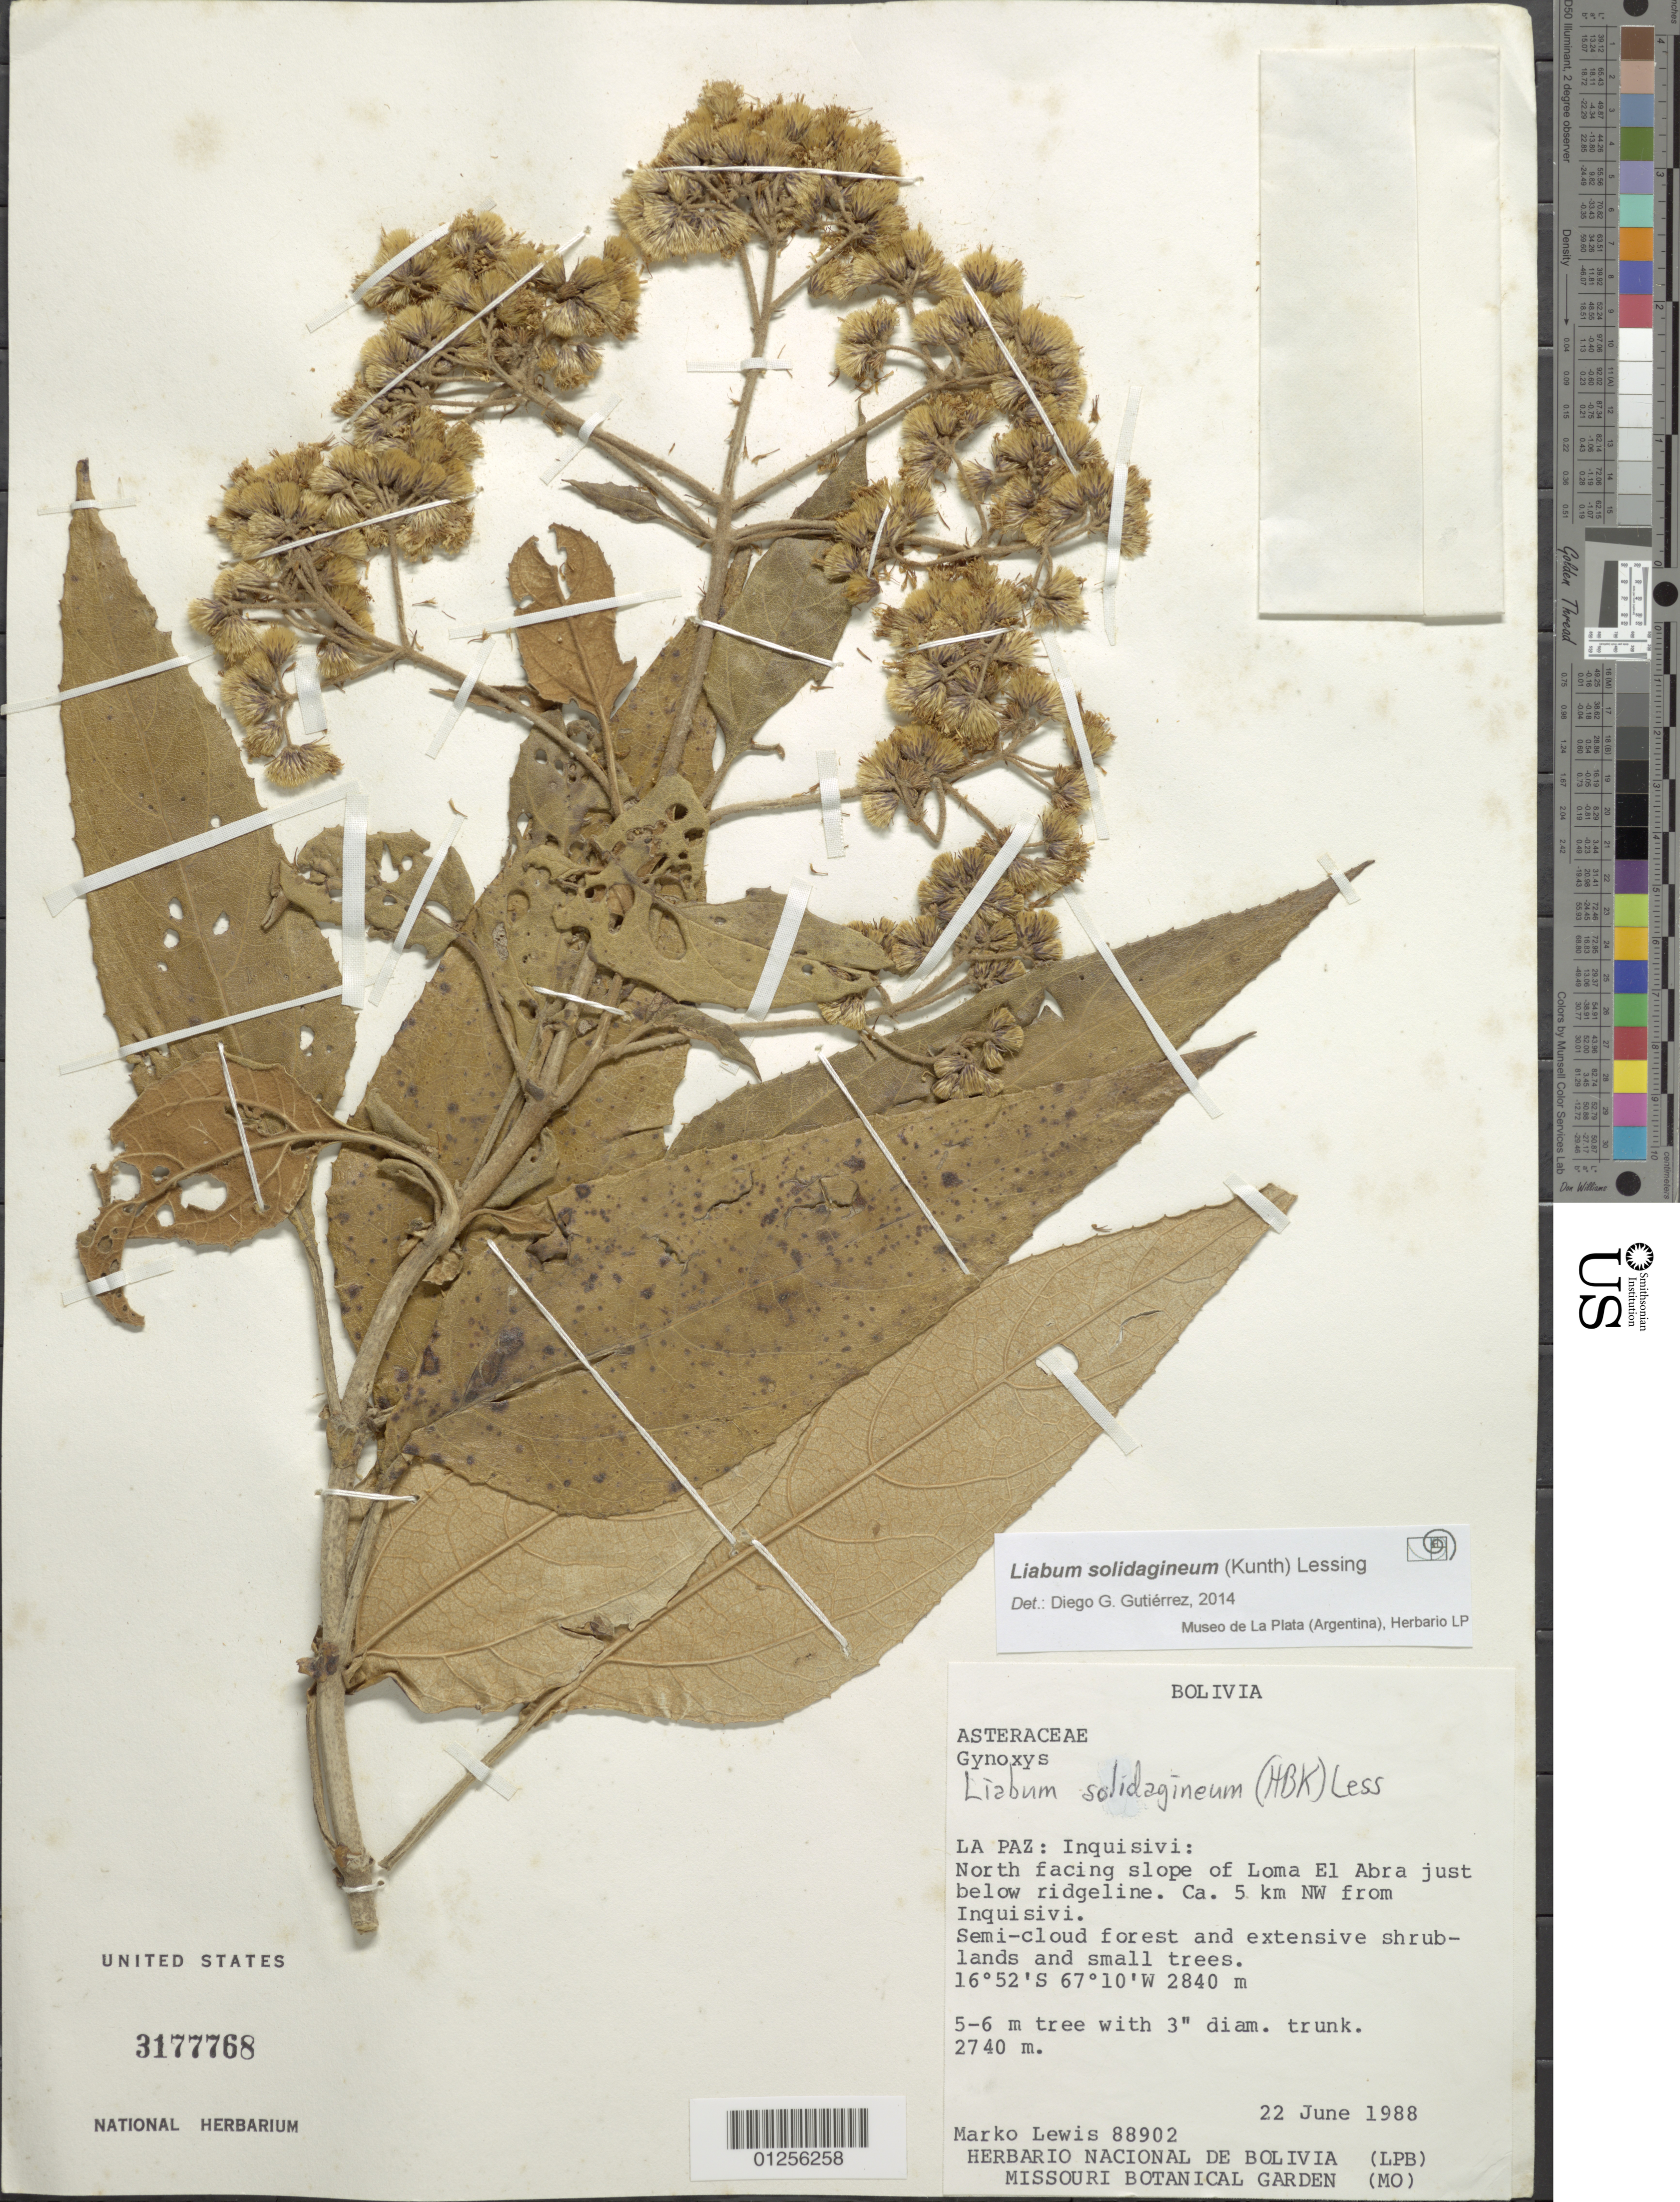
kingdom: Plantae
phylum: Tracheophyta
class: Magnoliopsida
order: Asterales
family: Asteraceae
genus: Liabum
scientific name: Liabum solidagineum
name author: (Kunth) Less.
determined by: Gutierrez, D. G.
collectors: M. Lewis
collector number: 88902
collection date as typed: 22 June 1988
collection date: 1988-06-22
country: Bolivia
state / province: La Páz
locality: Inquisivi: N facing slope of Loma El Abra just below ridgeline. Ca. 5 km NW from Inquisivi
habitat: Semi-cloud forest and extensive shrublands and small trees (2740 m elev)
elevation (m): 2840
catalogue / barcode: US 3177768